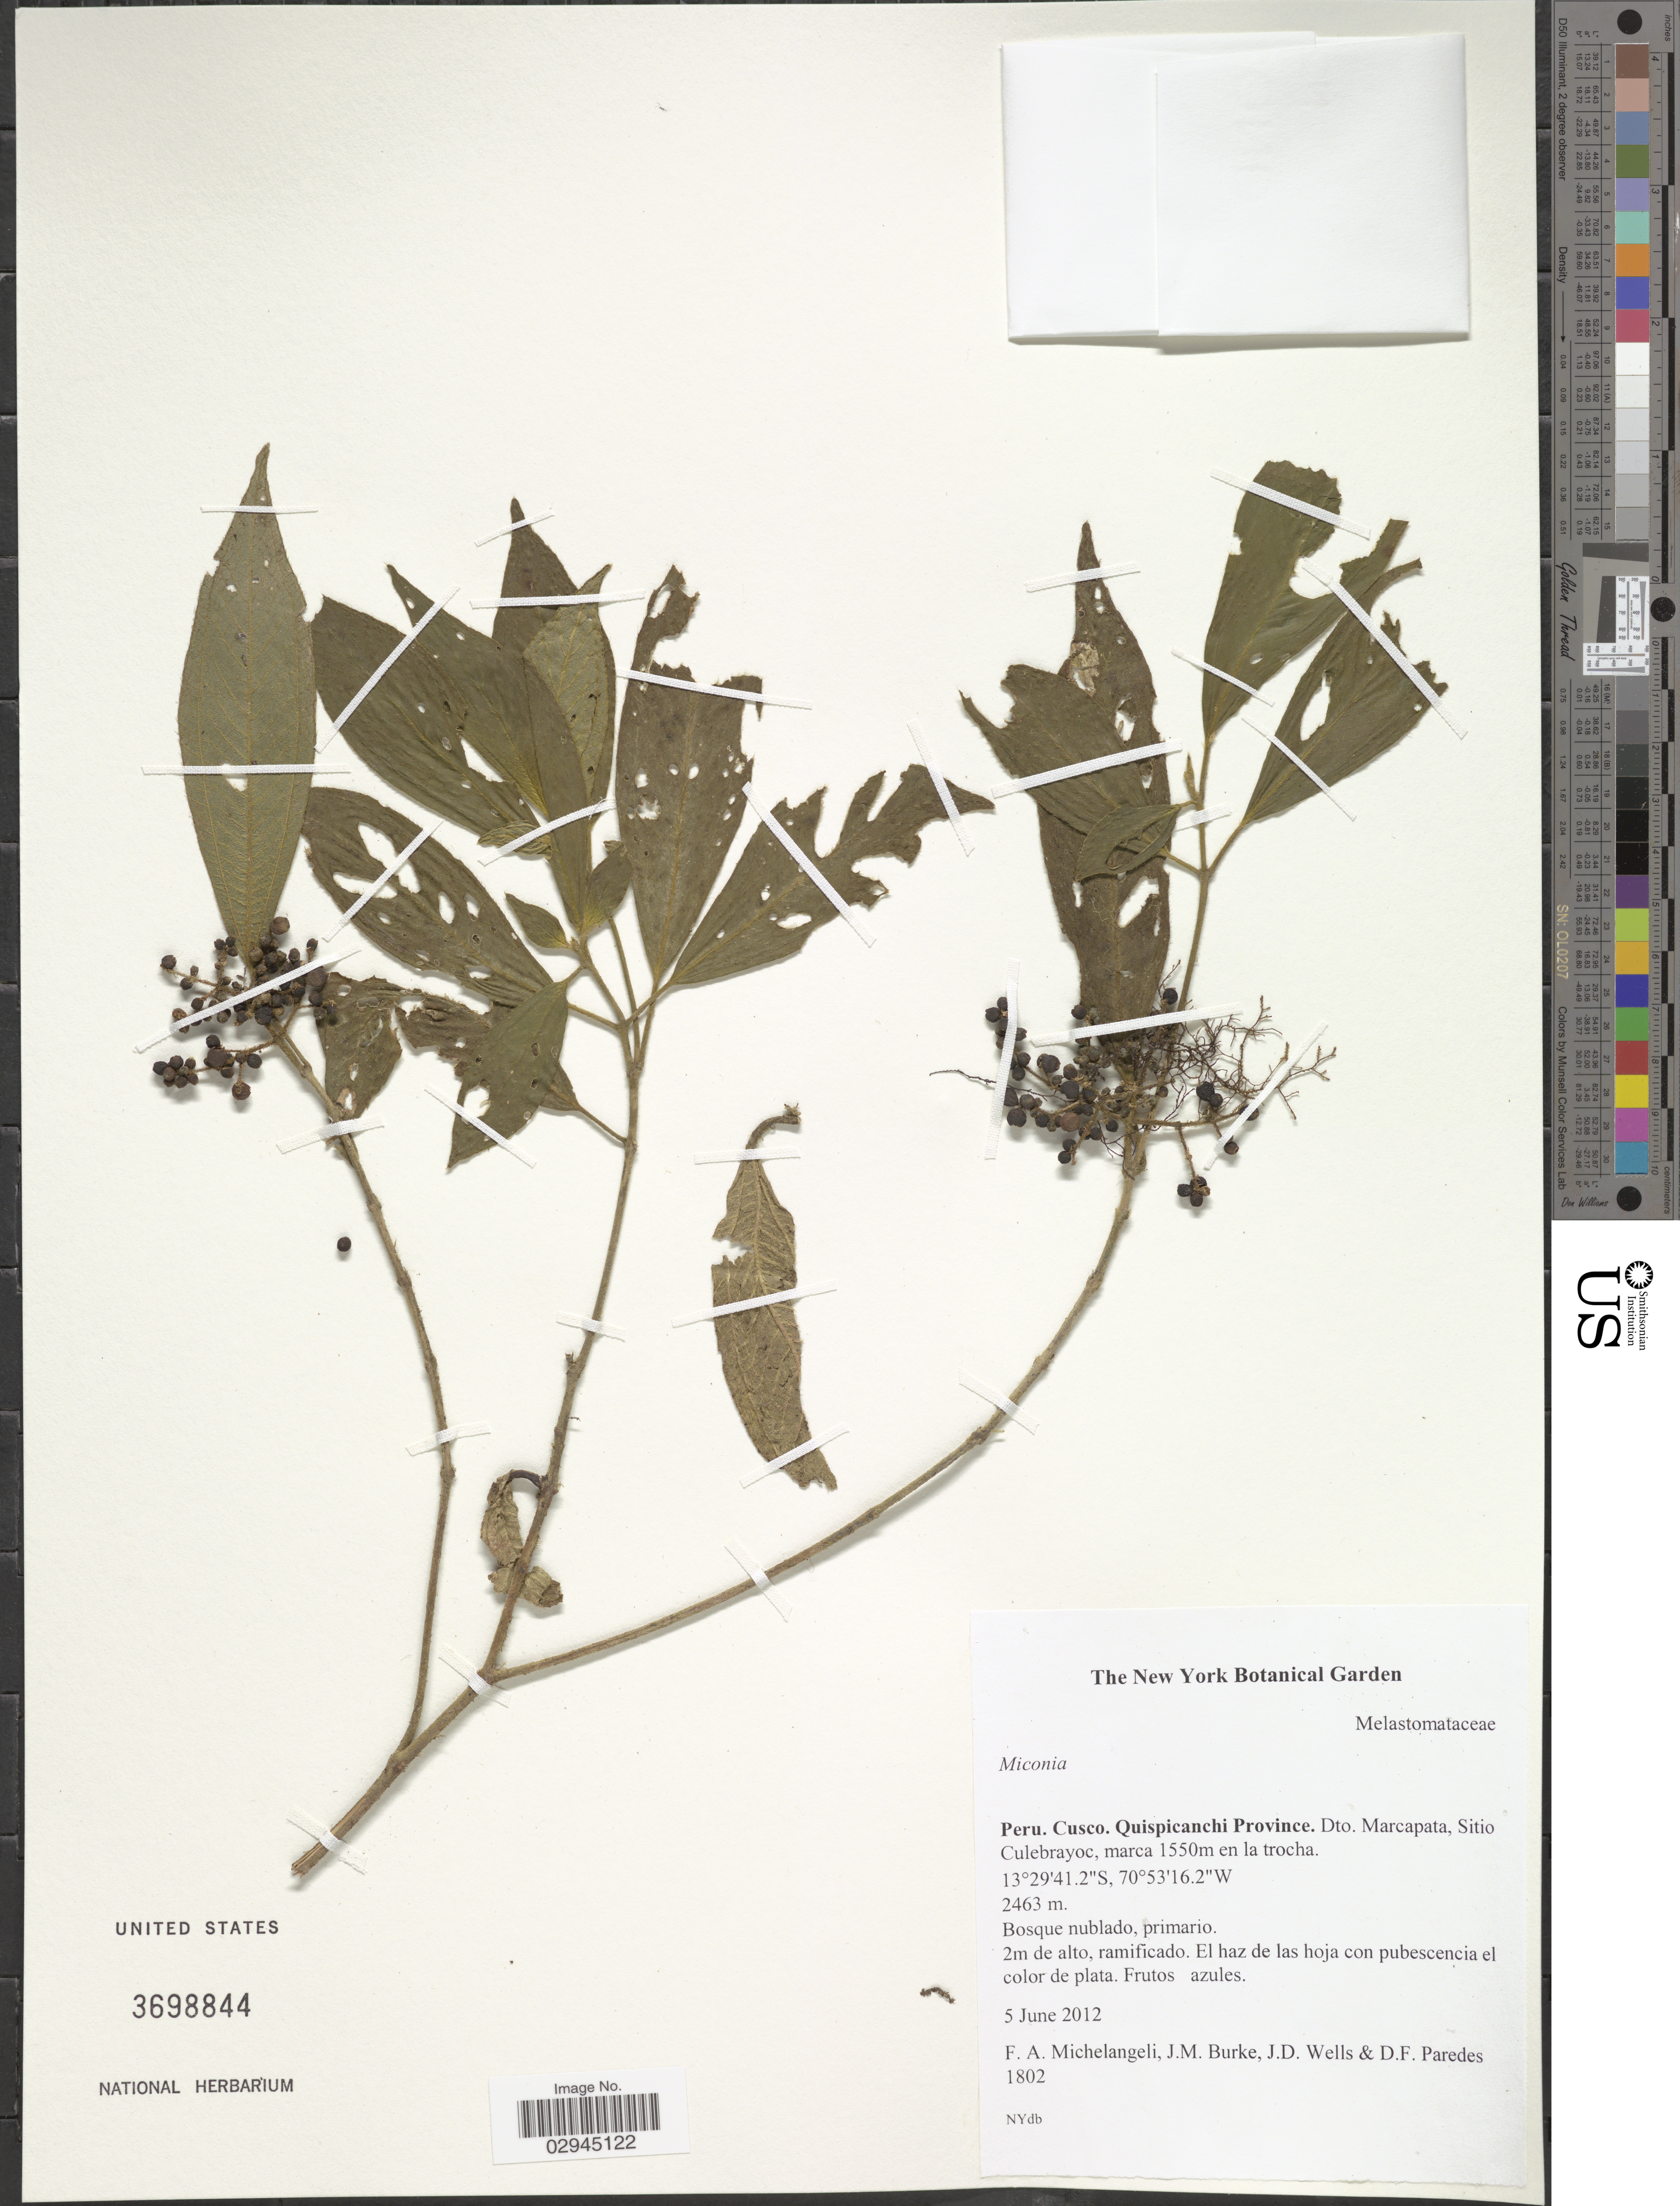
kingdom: Plantae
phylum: Tracheophyta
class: Magnoliopsida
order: Myrtales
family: Melastomataceae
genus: Miconia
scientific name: Miconia sp.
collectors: F. A. Michelangeli, Jac. M. Burke, J. Wells & D. Paredes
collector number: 1802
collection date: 2012-06-05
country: Peru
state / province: Cusco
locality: Quispicanchi Province. Dto. Marcapata, Sitio Culebrayoc.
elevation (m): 2463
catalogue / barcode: US 3698844